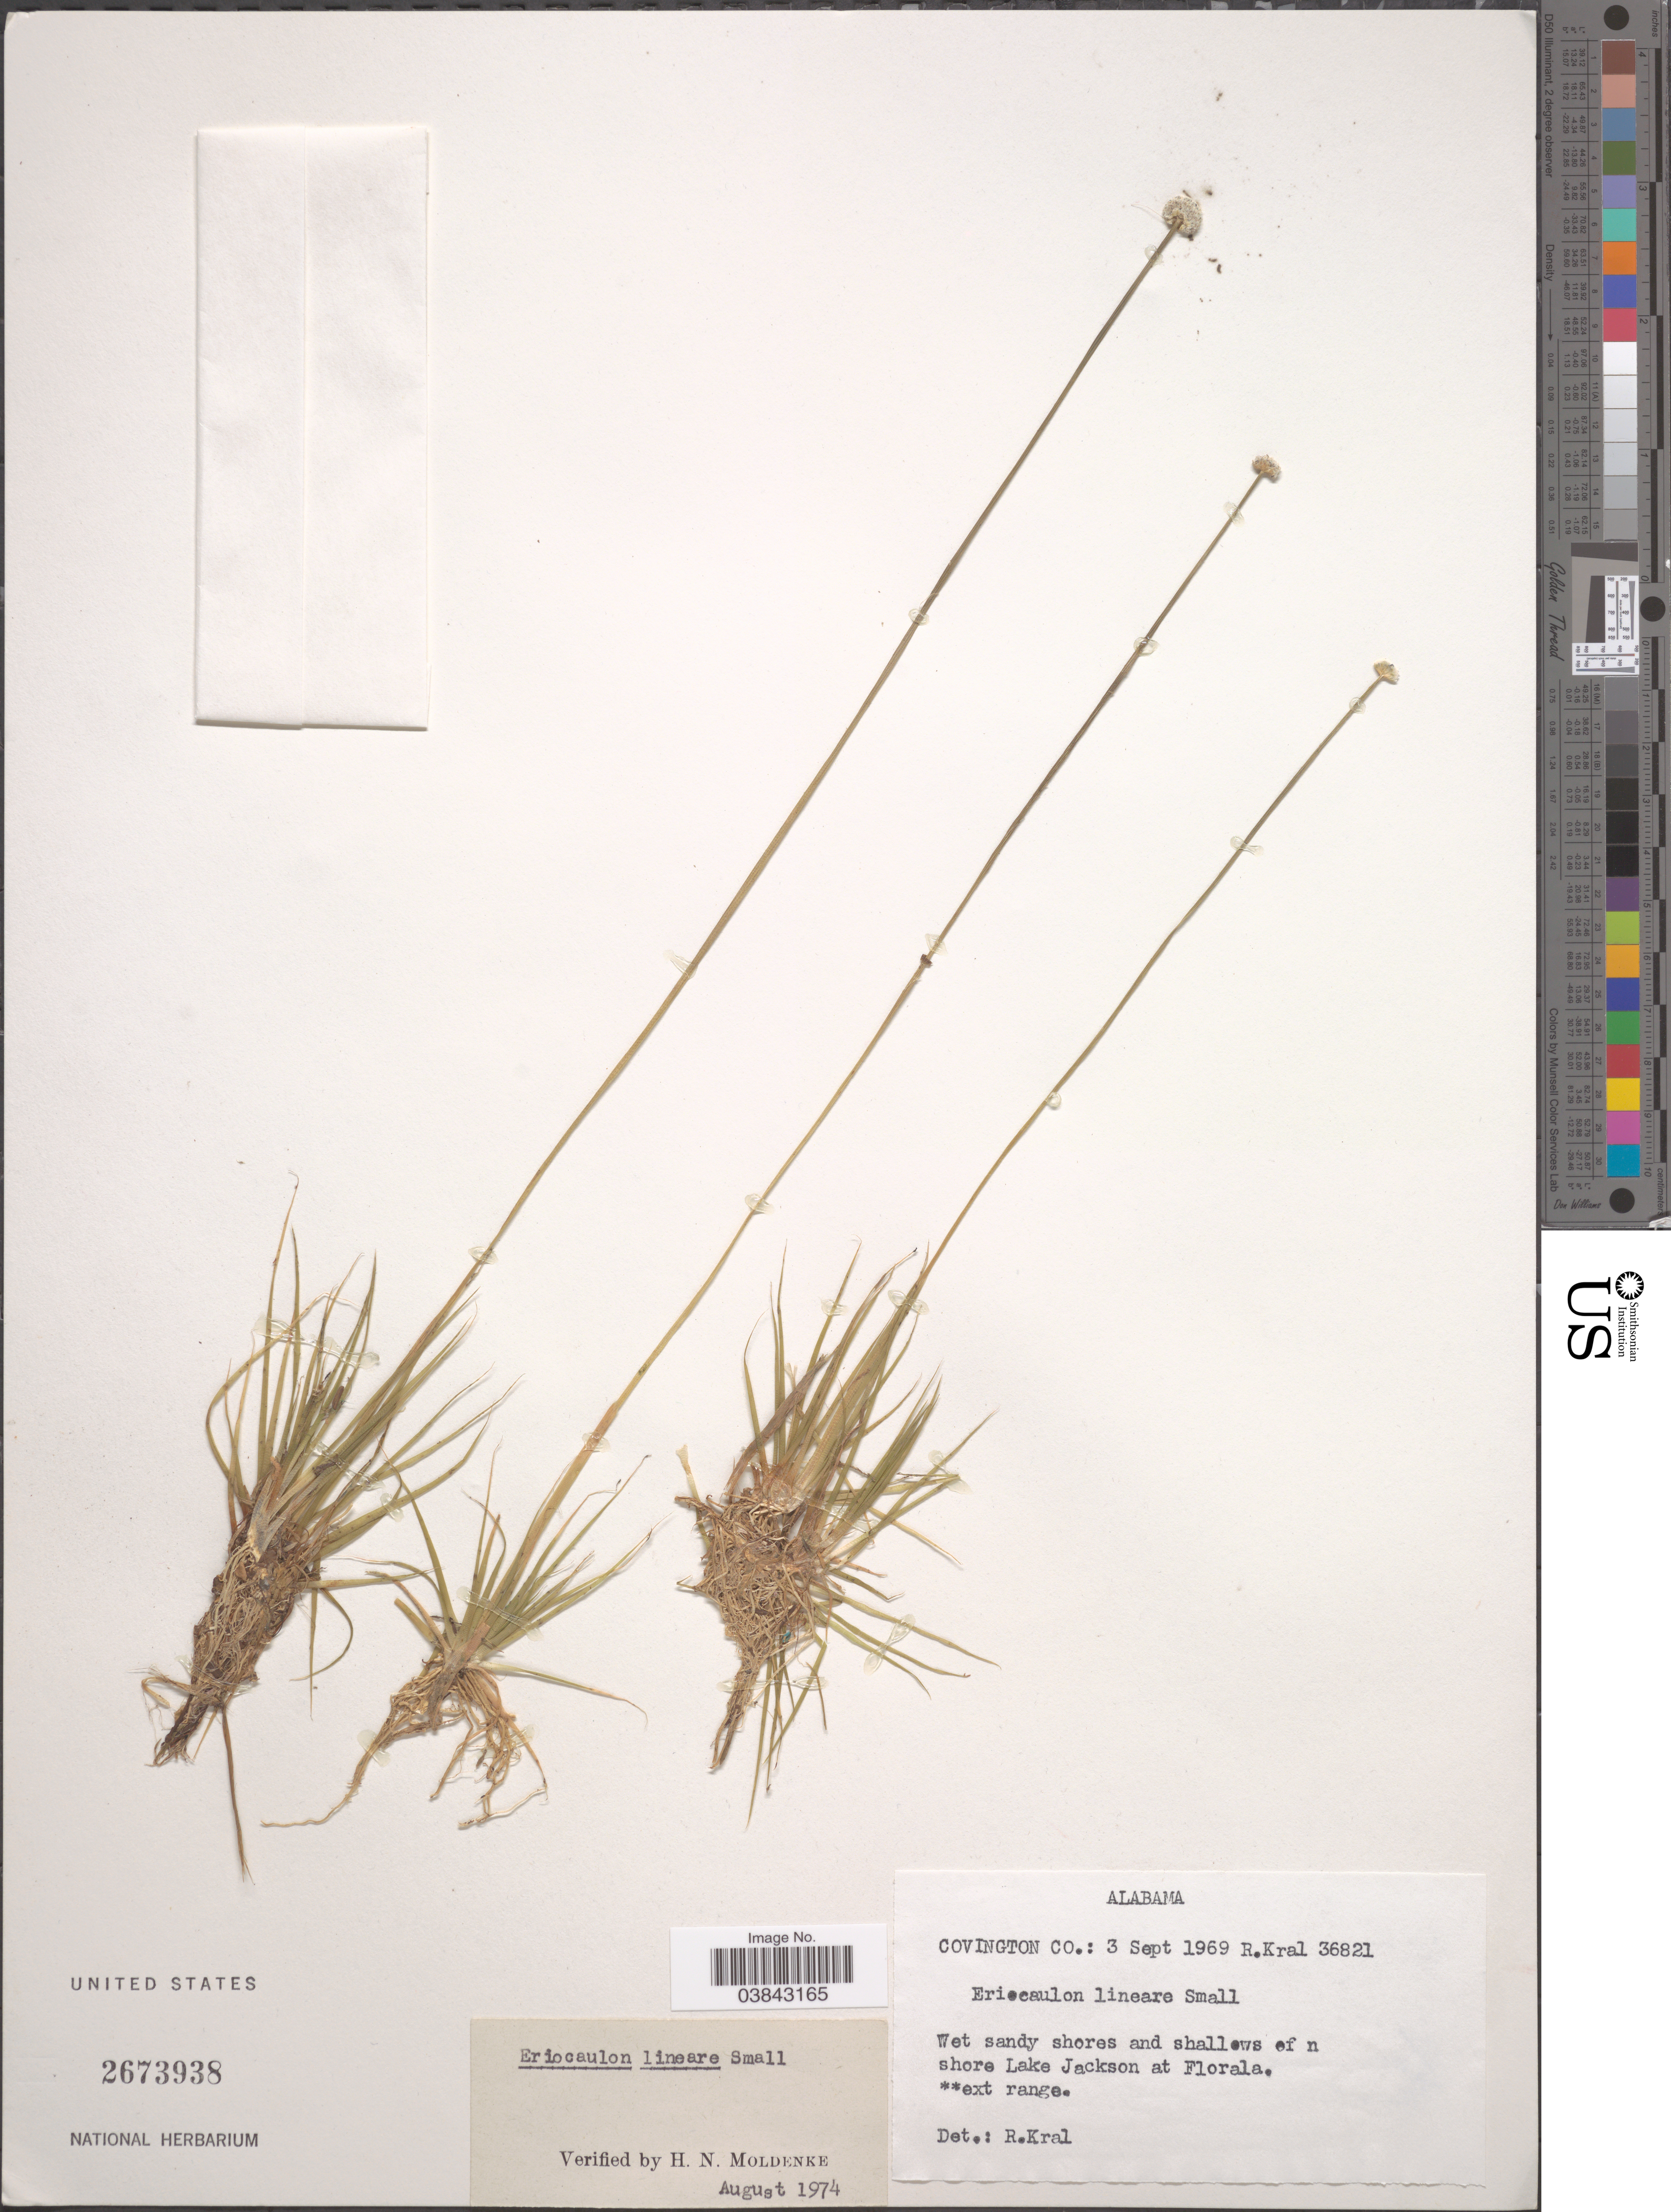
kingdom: Plantae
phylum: Tracheophyta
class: Liliopsida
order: Poales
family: Eriocaulaceae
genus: Eriocaulon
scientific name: Eriocaulon lineare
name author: Small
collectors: R. Kral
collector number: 36821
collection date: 1969-09-03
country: United States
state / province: Alabama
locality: Covington Co. N shore Lake Jackson at Florala.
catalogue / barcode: US 2673938